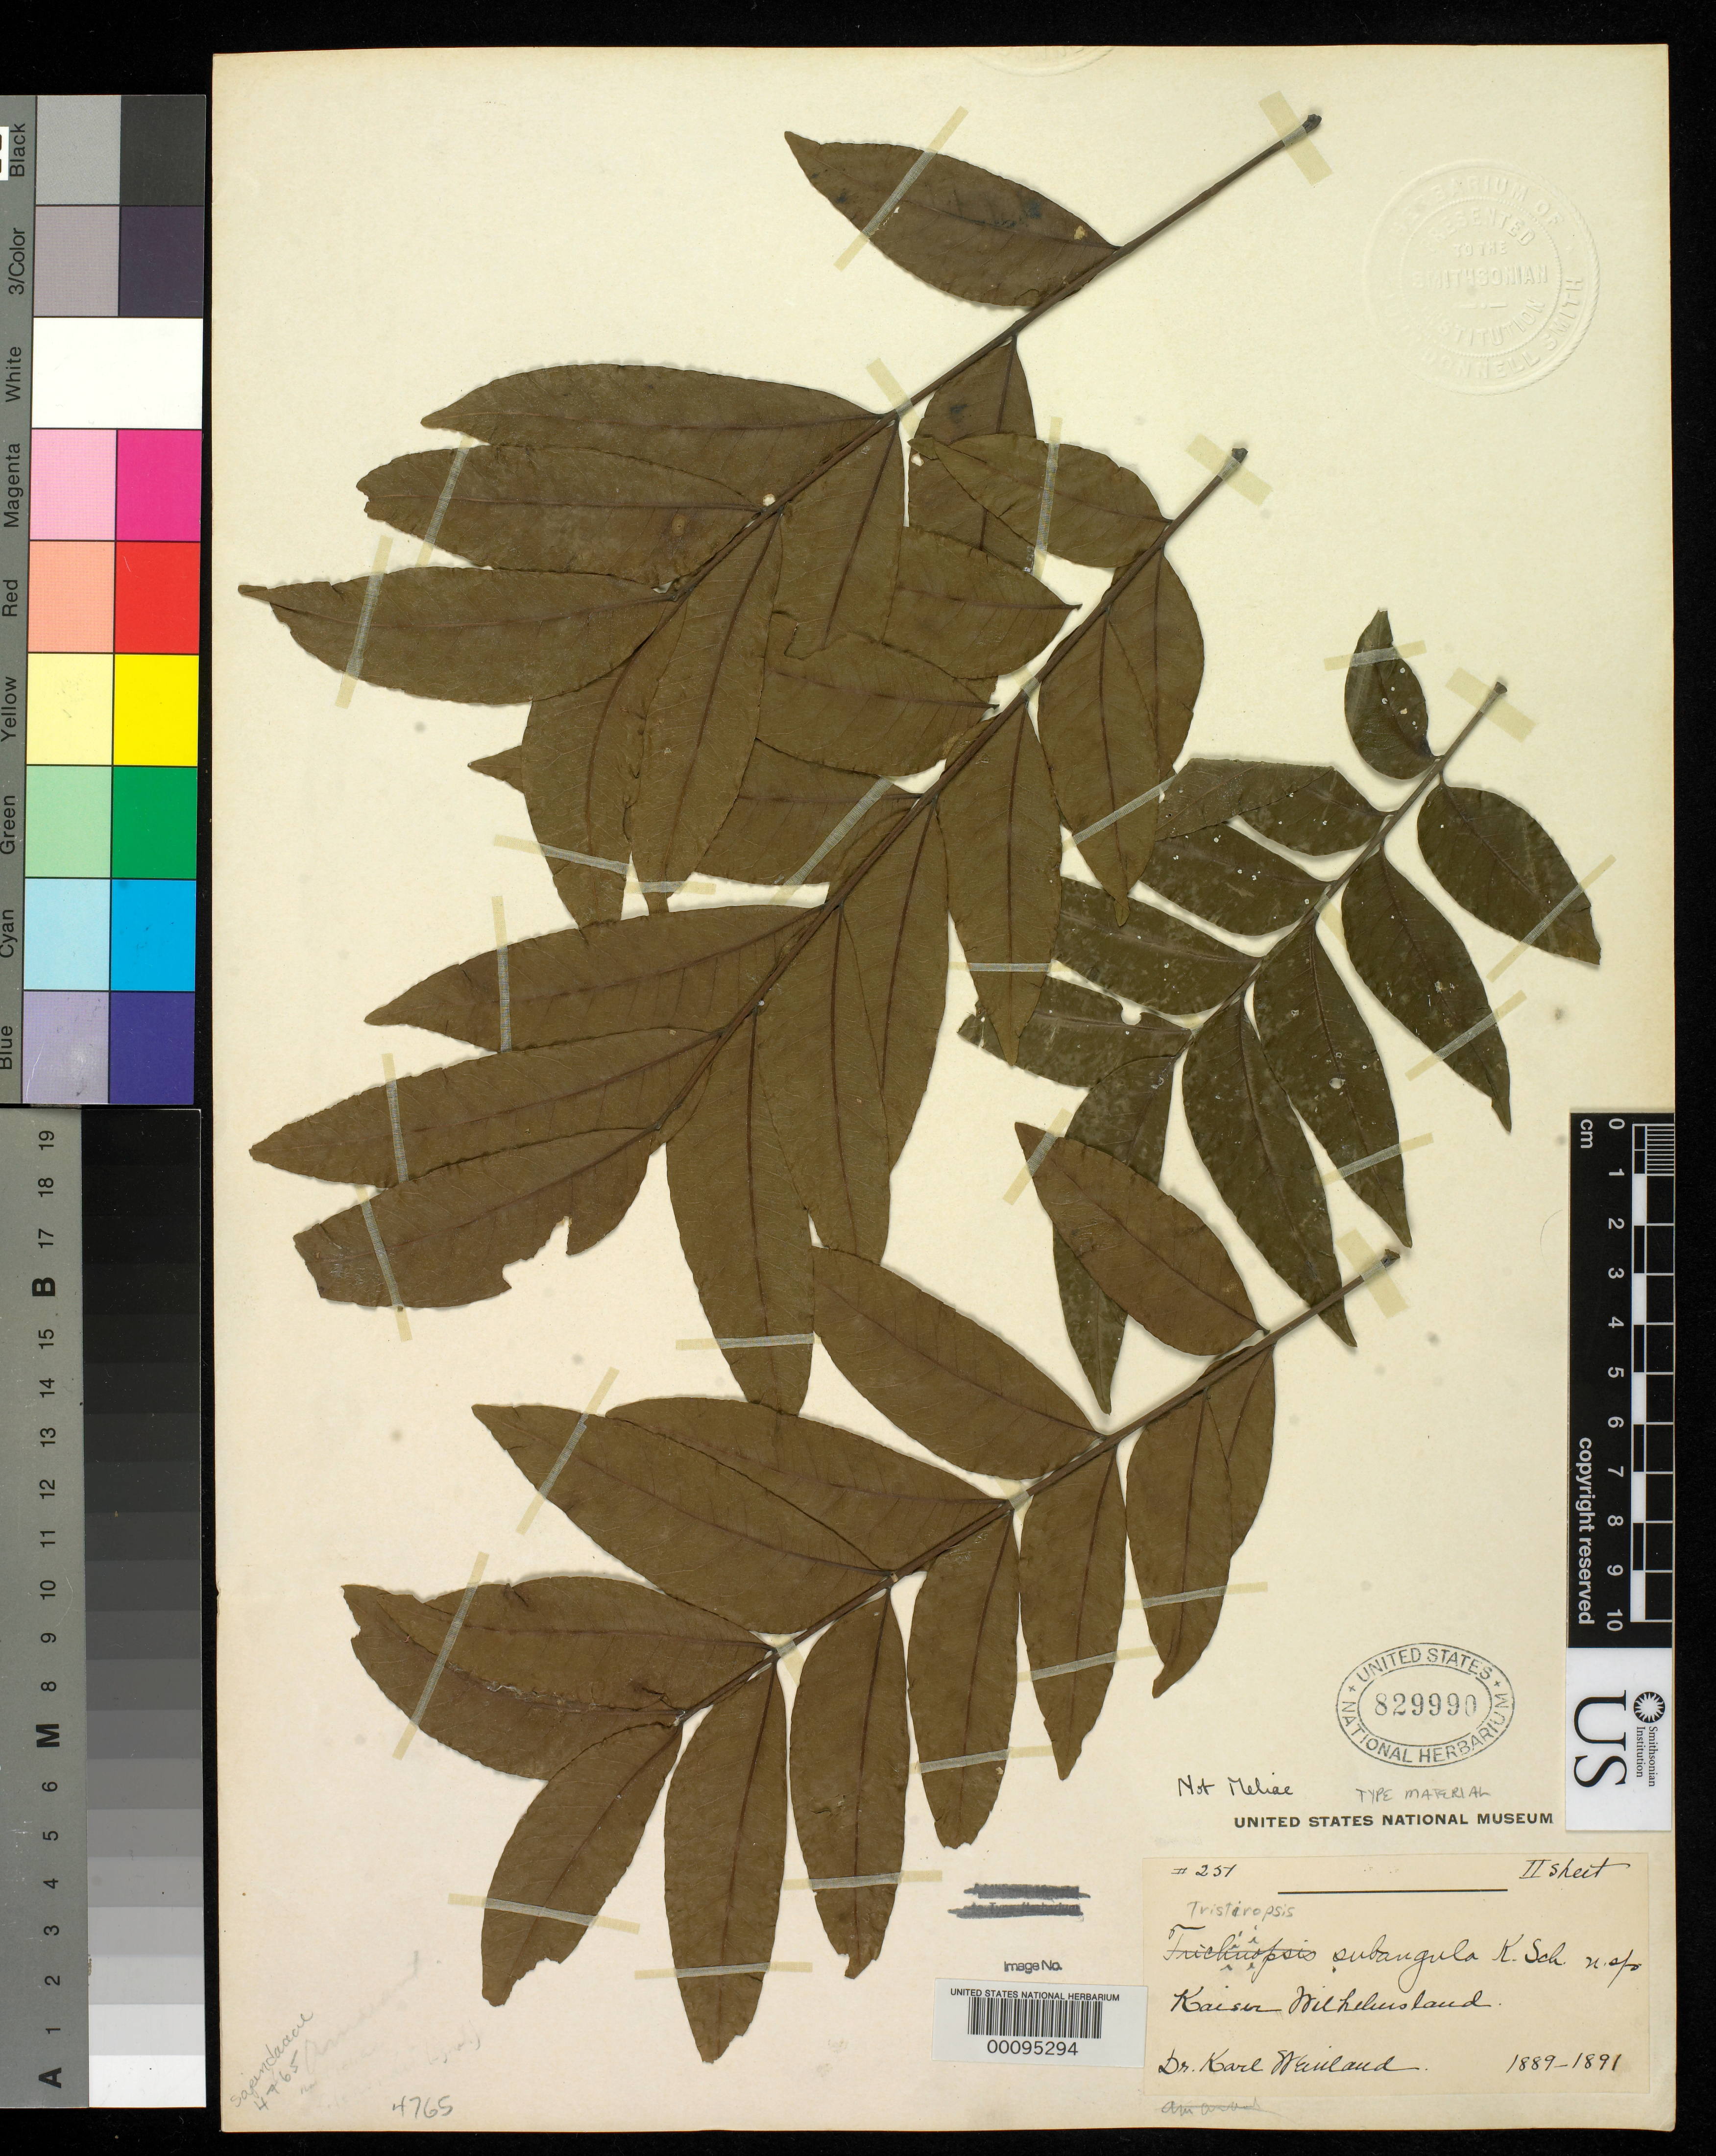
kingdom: Plantae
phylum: Tracheophyta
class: Magnoliopsida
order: Sapindales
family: Sapindaceae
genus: Tristiropsis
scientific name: Tristiropsis subangula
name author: K. Schum. in K. Schum. & Lauterb.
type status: Isotype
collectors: K. Weinland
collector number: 251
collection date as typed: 1889 to -- --- 1891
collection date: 1889/1891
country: Papua New Guinea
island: New Guinea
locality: Kaiser Wilhelmsland, Finschhafen.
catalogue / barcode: US 829990